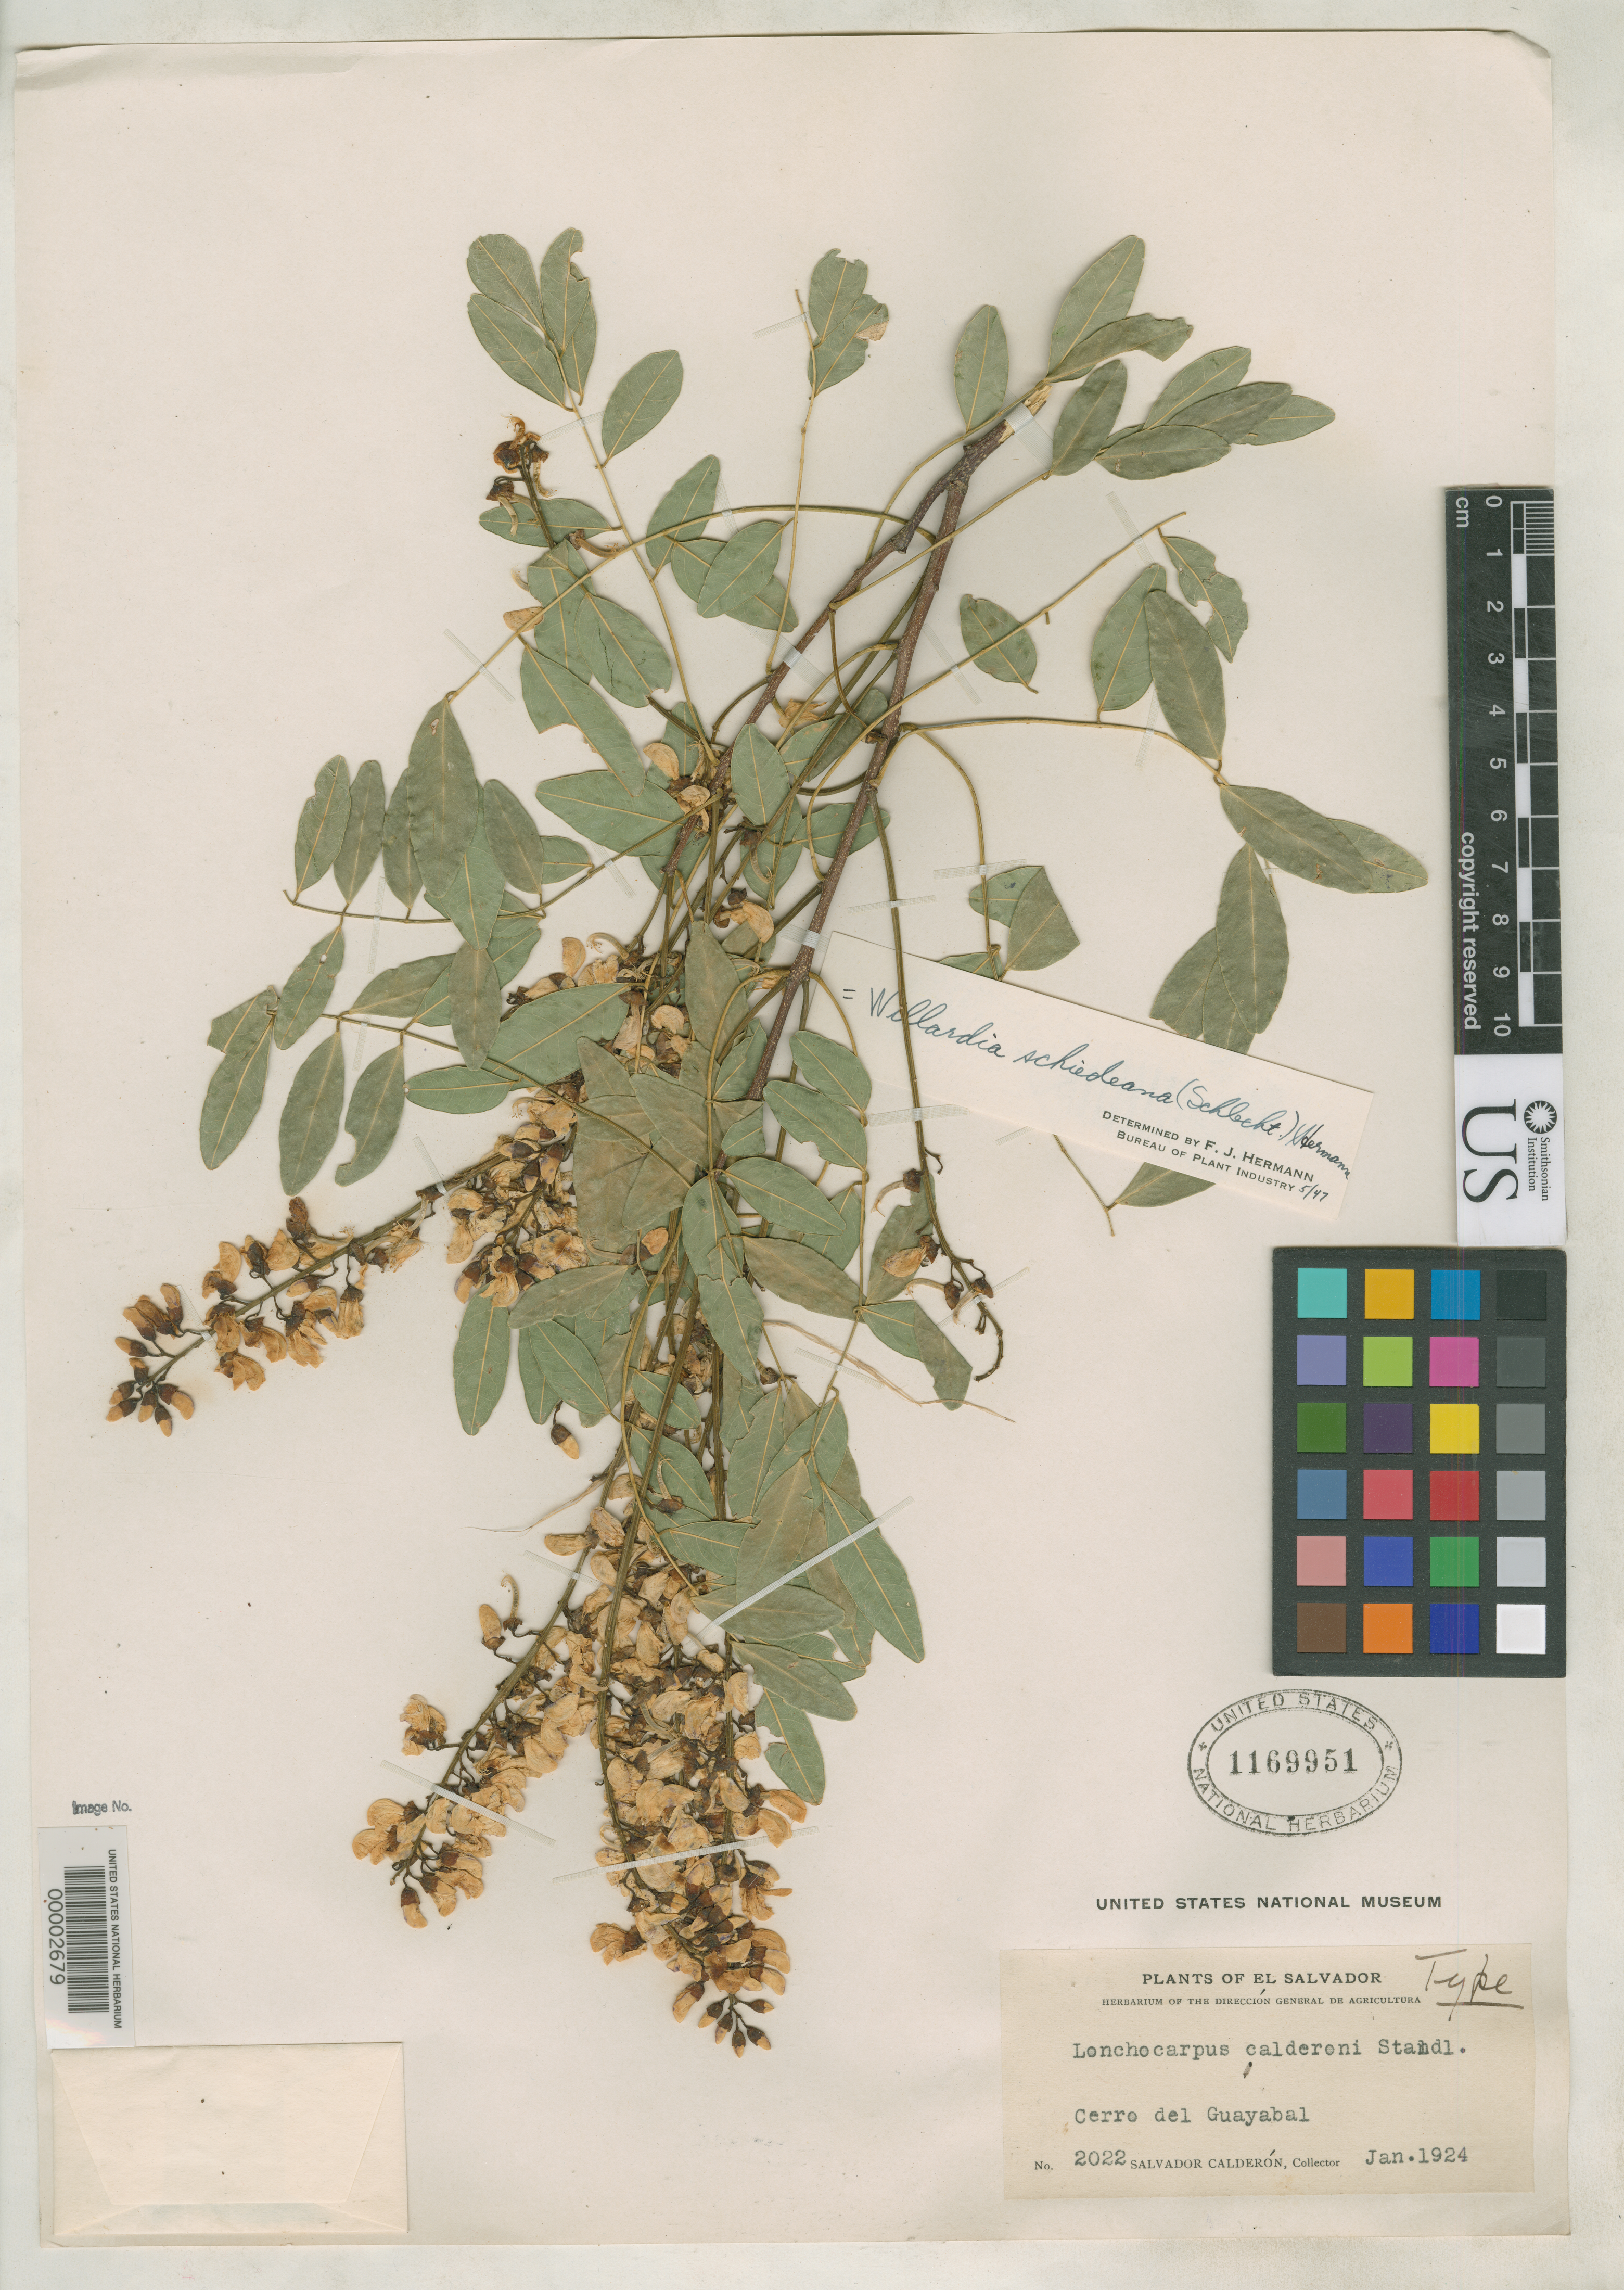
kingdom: Plantae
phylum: Tracheophyta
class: Magnoliopsida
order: Fabales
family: Fabaceae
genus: Lonchocarpus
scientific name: Lonchocarpus calderonii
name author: Standl.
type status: Holotype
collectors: S. Calderón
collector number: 2022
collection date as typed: Jan 1924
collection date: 1924-01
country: El Salvador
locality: Cerro del Guayabal.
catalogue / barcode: US 1169951